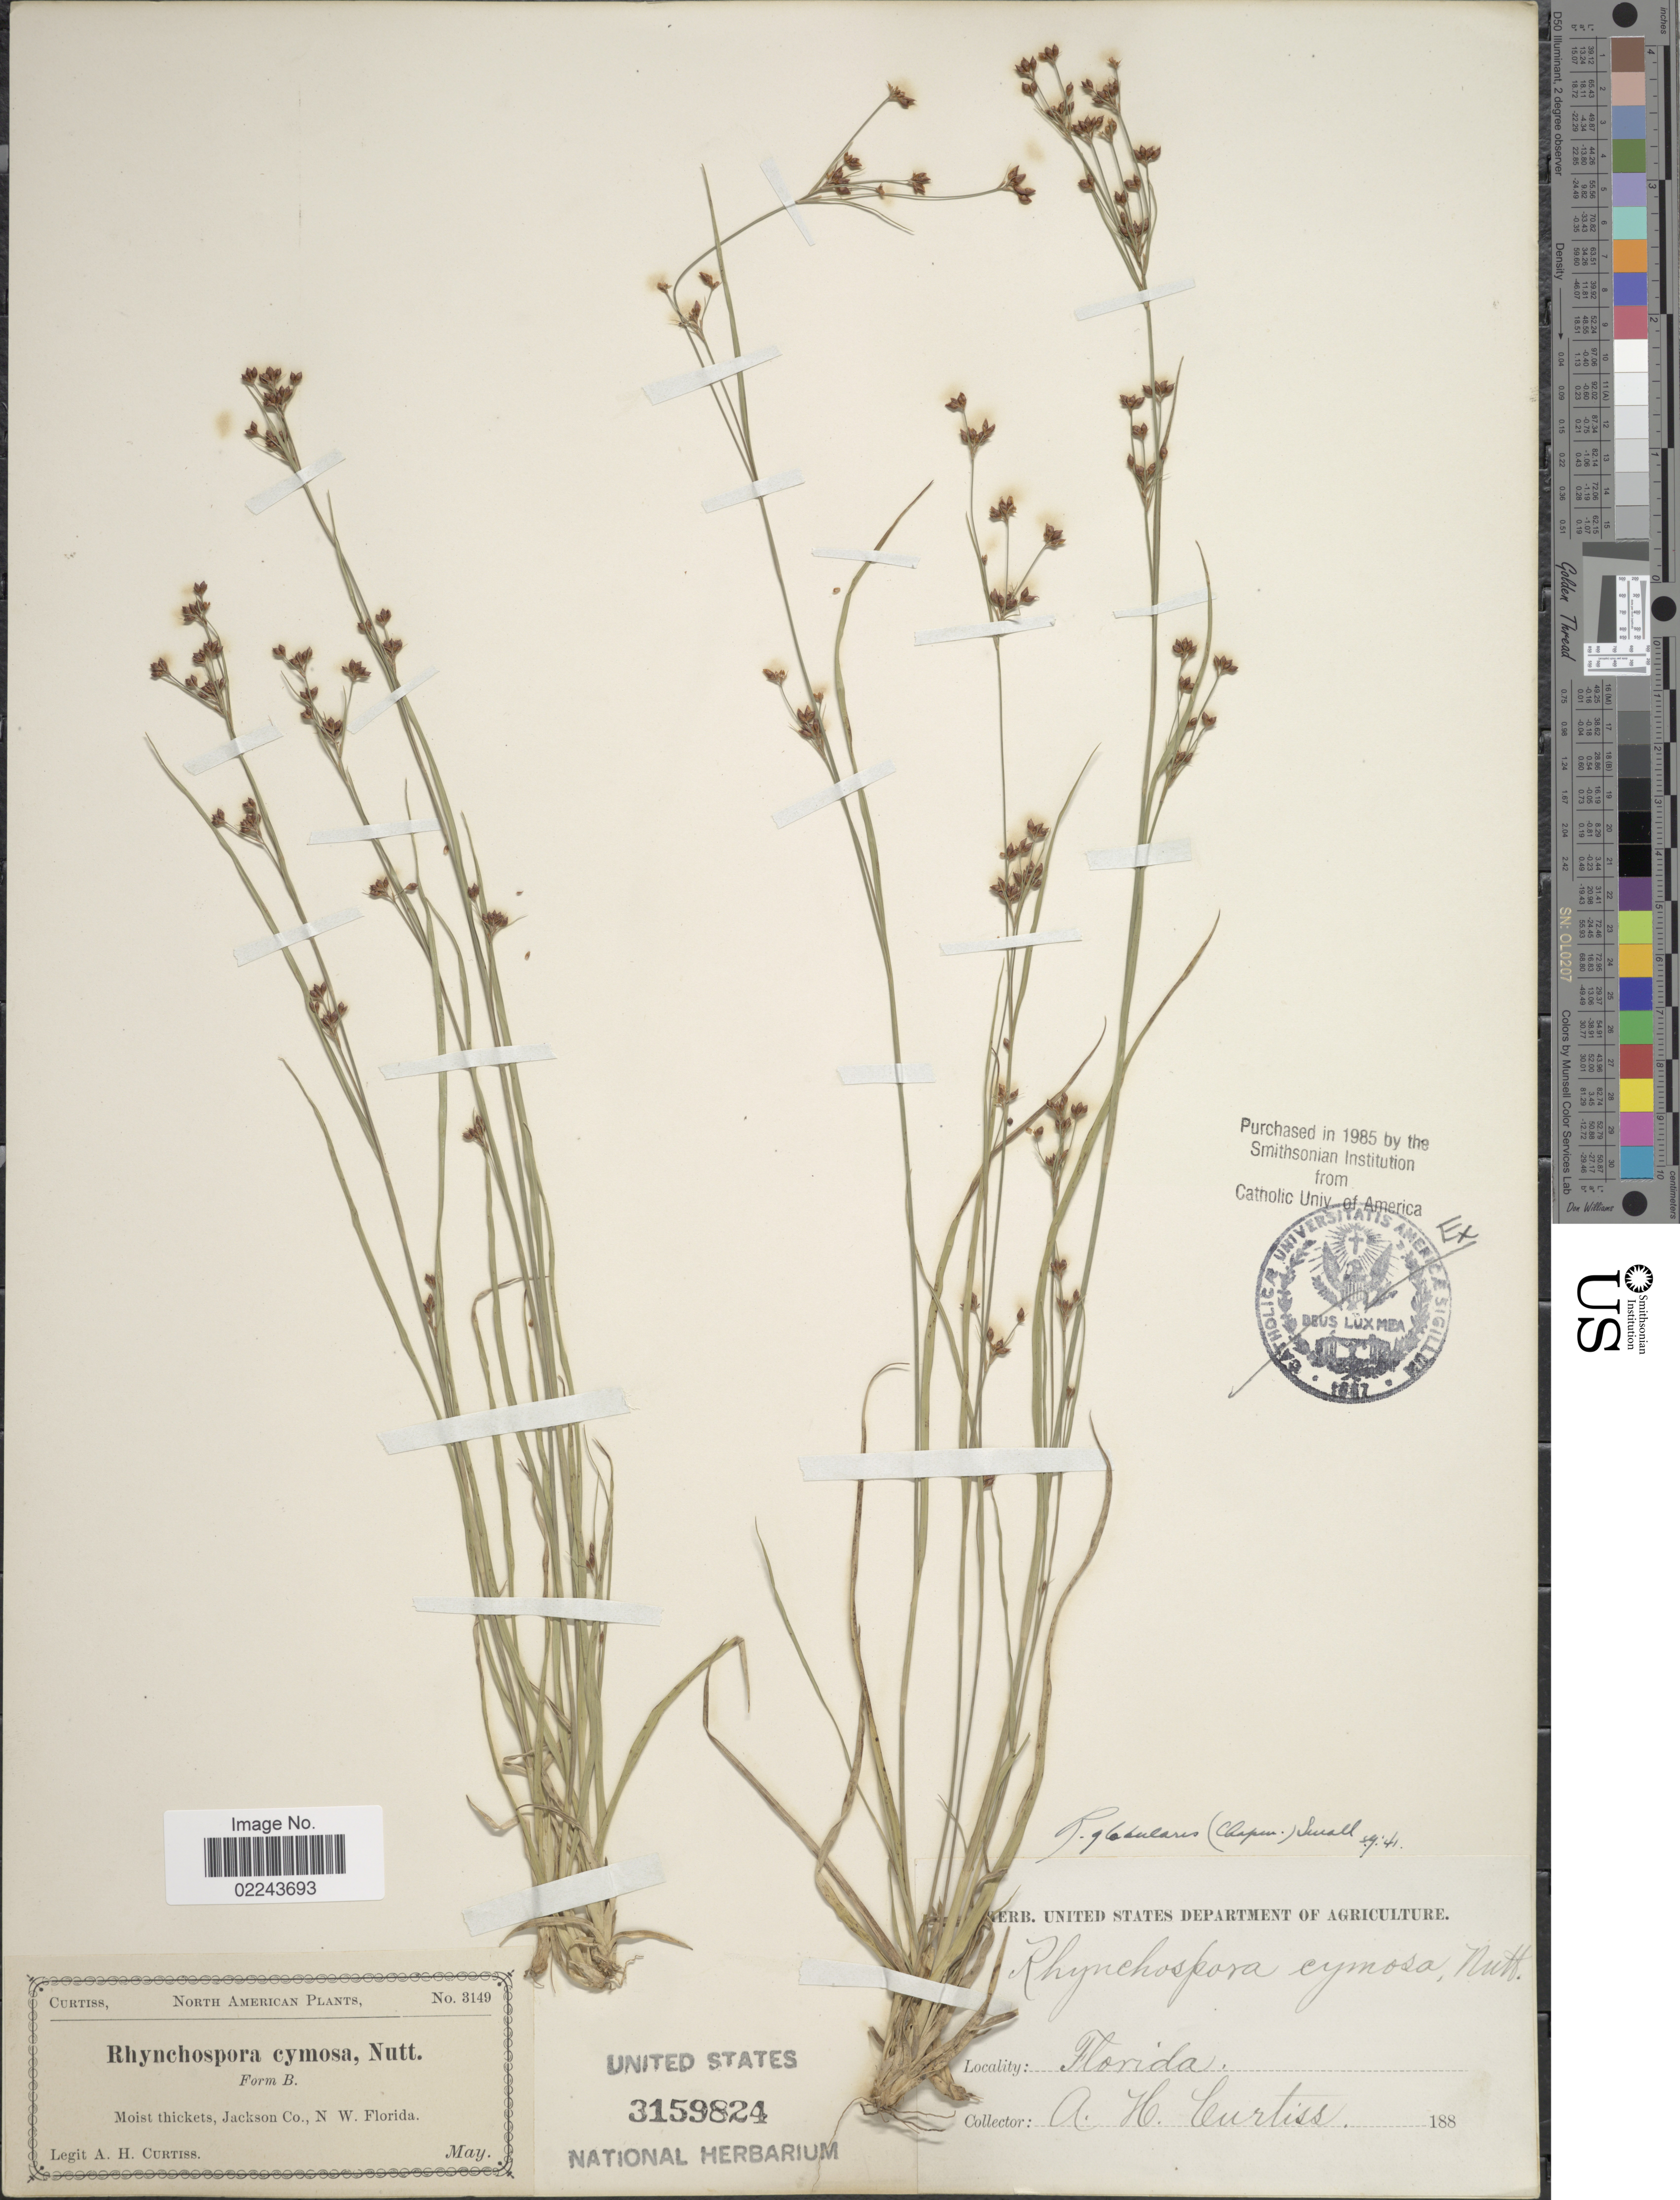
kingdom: Plantae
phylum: Tracheophyta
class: Liliopsida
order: Poales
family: Cyperaceae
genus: Rhynchospora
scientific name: Rhynchospora globularis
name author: (Chapm.) Small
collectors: A. H. Curtiss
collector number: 3149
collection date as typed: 188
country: United States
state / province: Florida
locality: Jackson Co., N.W. Florida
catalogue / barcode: US 3159824